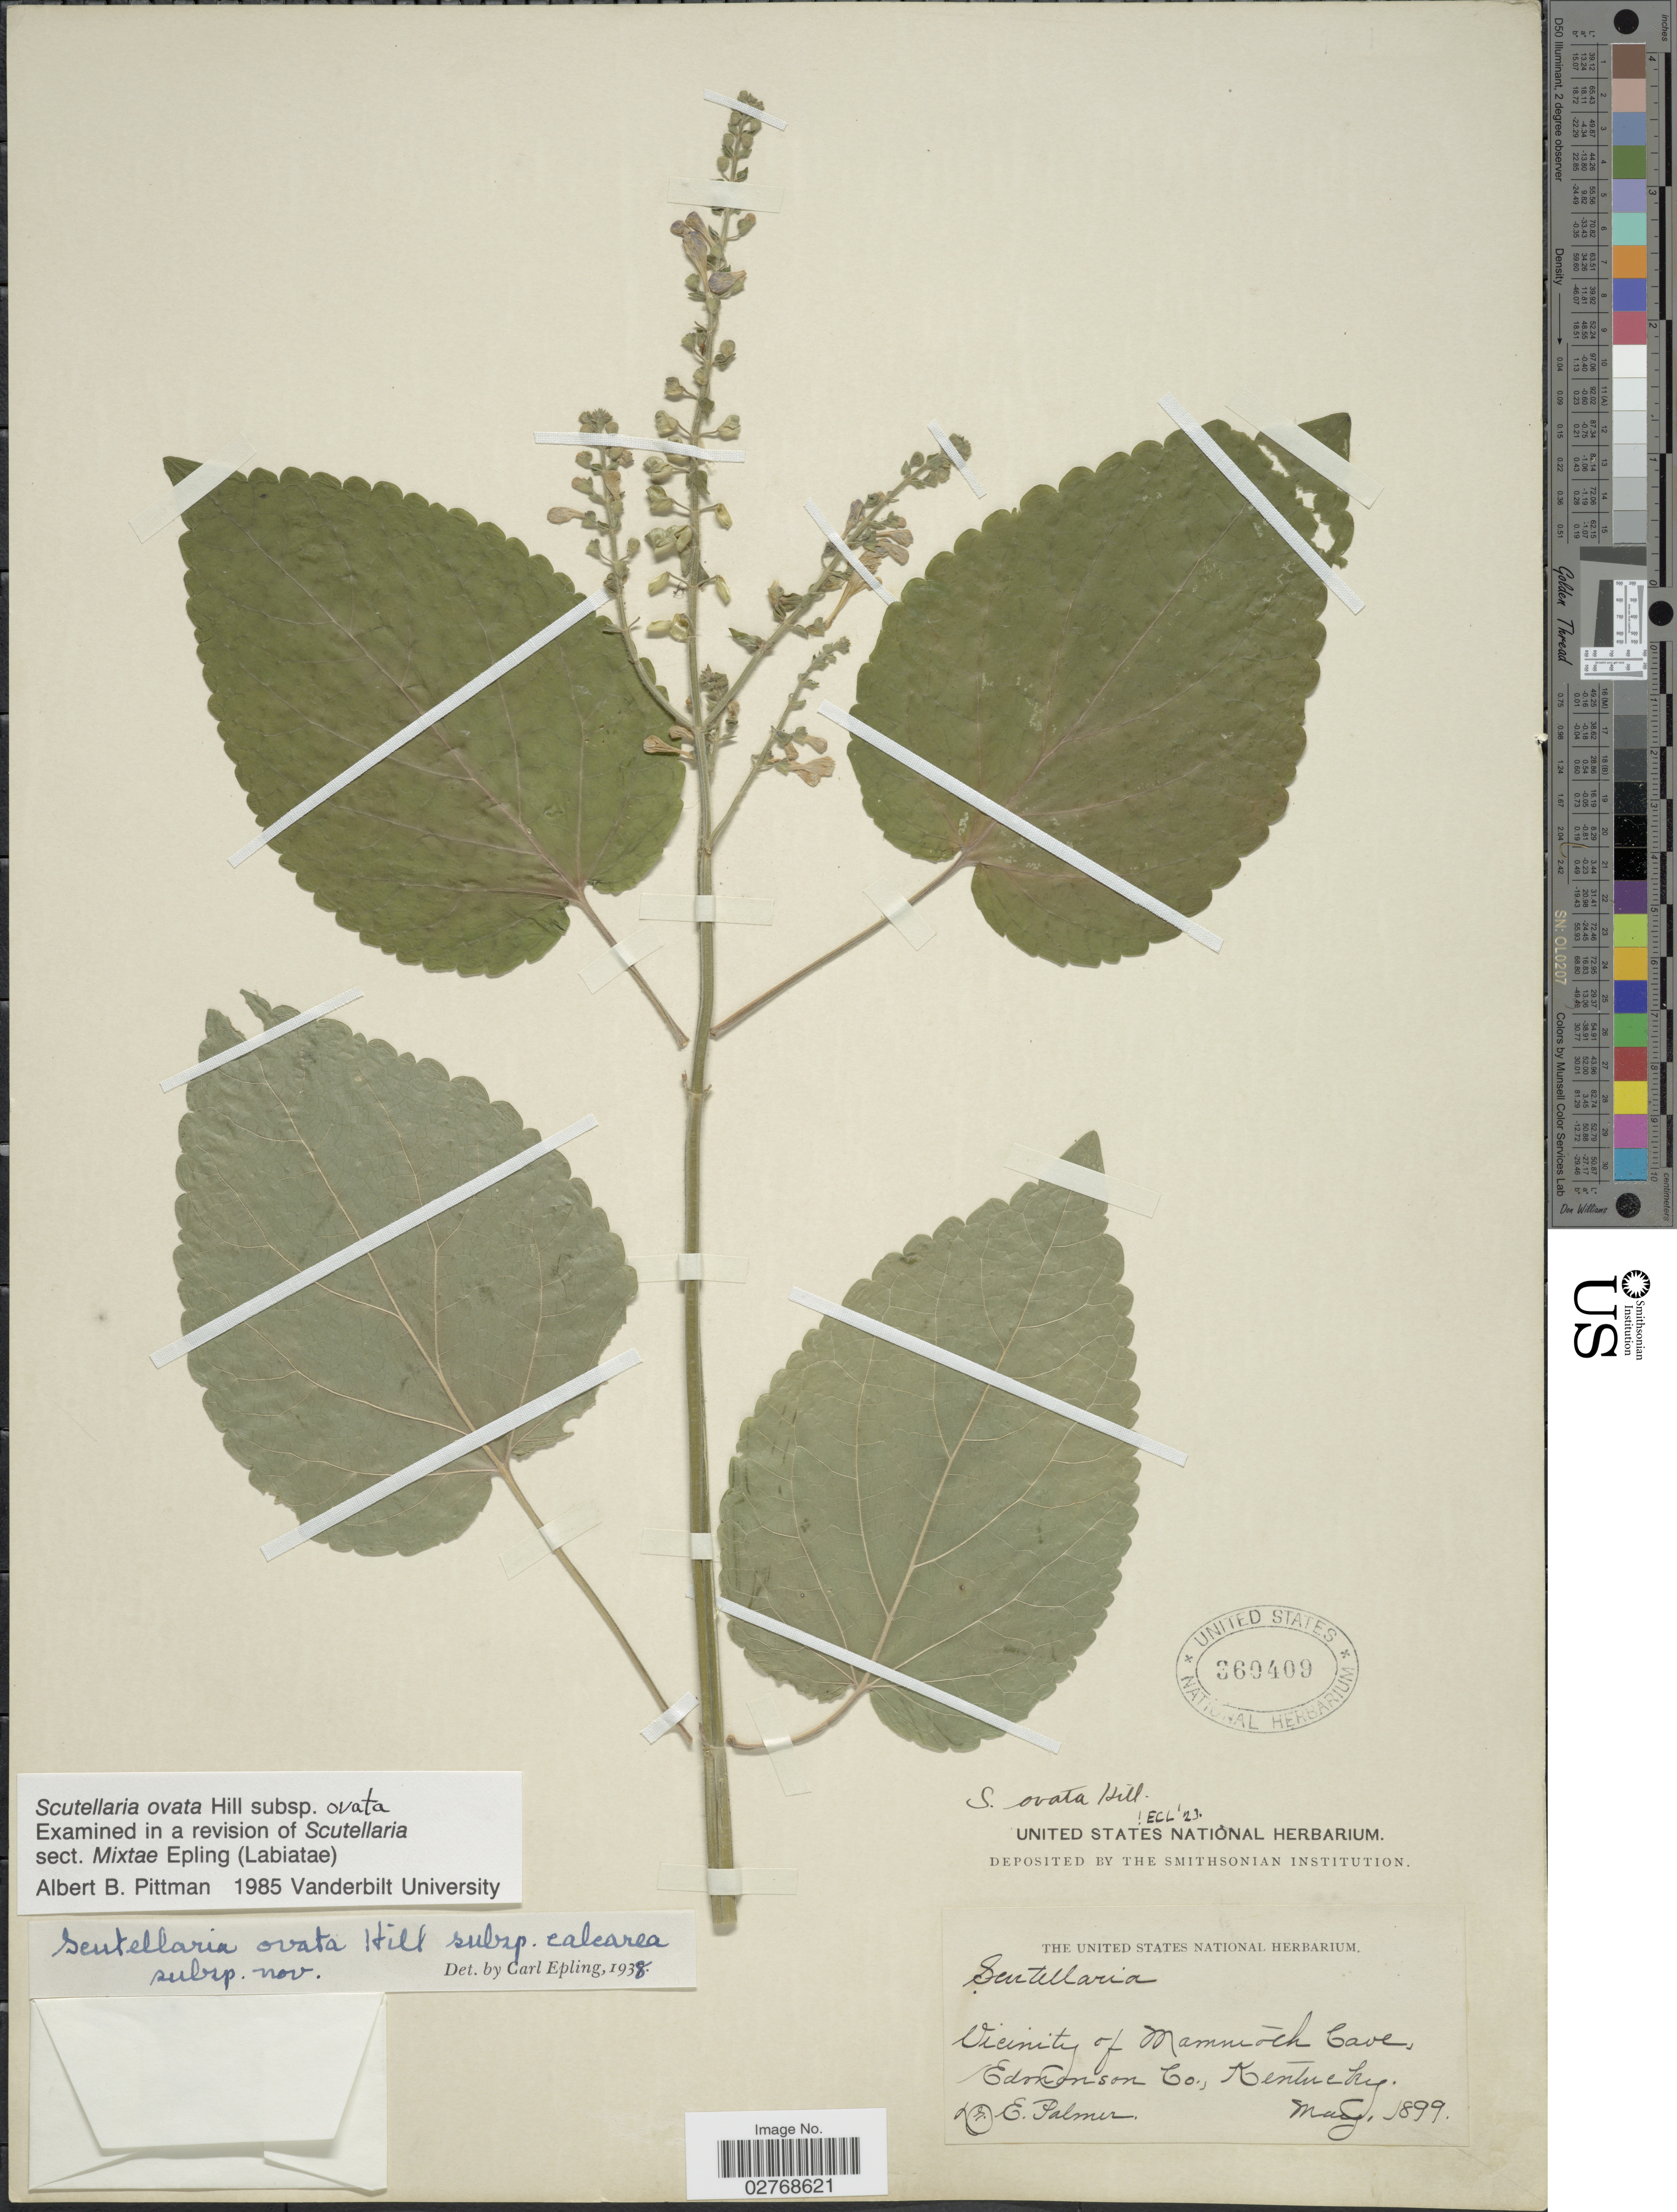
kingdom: Plantae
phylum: Tracheophyta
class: Magnoliopsida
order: Lamiales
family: Lamiaceae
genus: Scutellaria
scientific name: Scutellaria ovata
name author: Hill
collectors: E. Palmer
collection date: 1899-05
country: United States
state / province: Kentucky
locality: Vicinity of Mammock Cave, Edmonson Co.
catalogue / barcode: US 360409